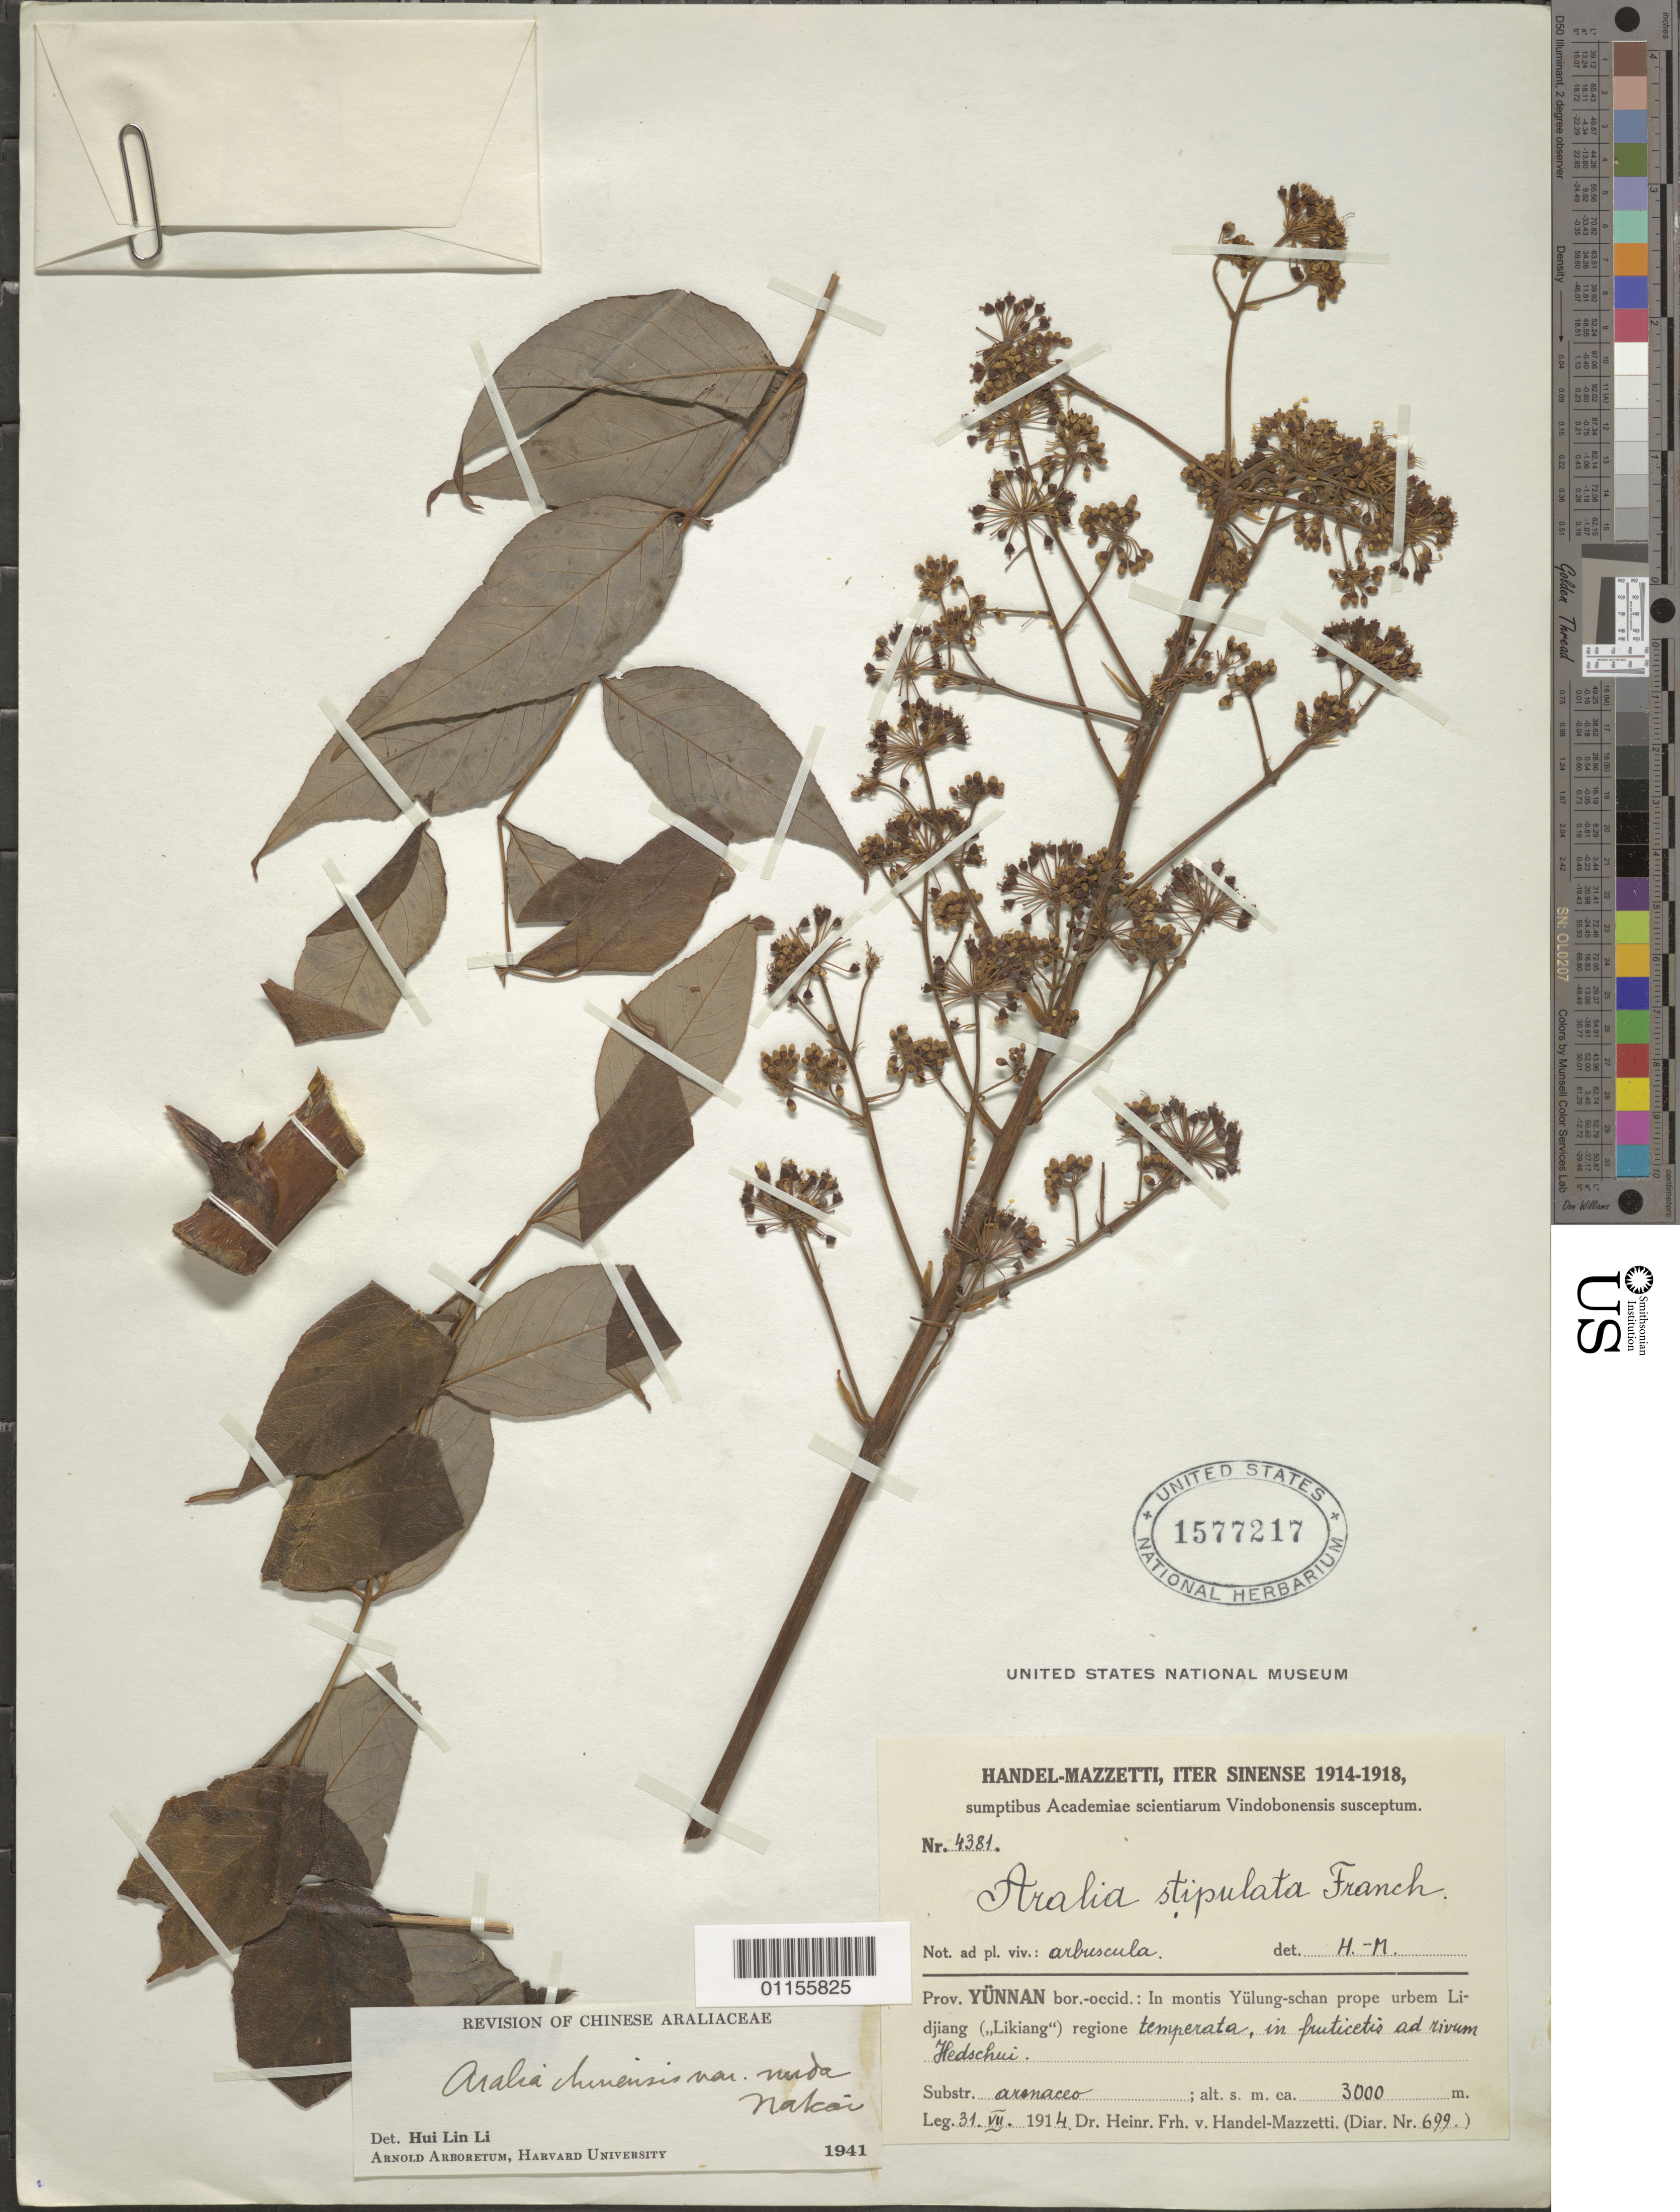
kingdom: Plantae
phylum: Tracheophyta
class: Magnoliopsida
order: Apiales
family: Araliaceae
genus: Aralia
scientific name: Aralia chinensis var. nuda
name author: Nakai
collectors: H. Handel-Mazzetti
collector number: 4381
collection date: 1914-07-31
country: China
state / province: Yunnan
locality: In Mts Yulung-schan prope urben Lidjiang regione.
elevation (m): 3000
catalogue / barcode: US 1577217